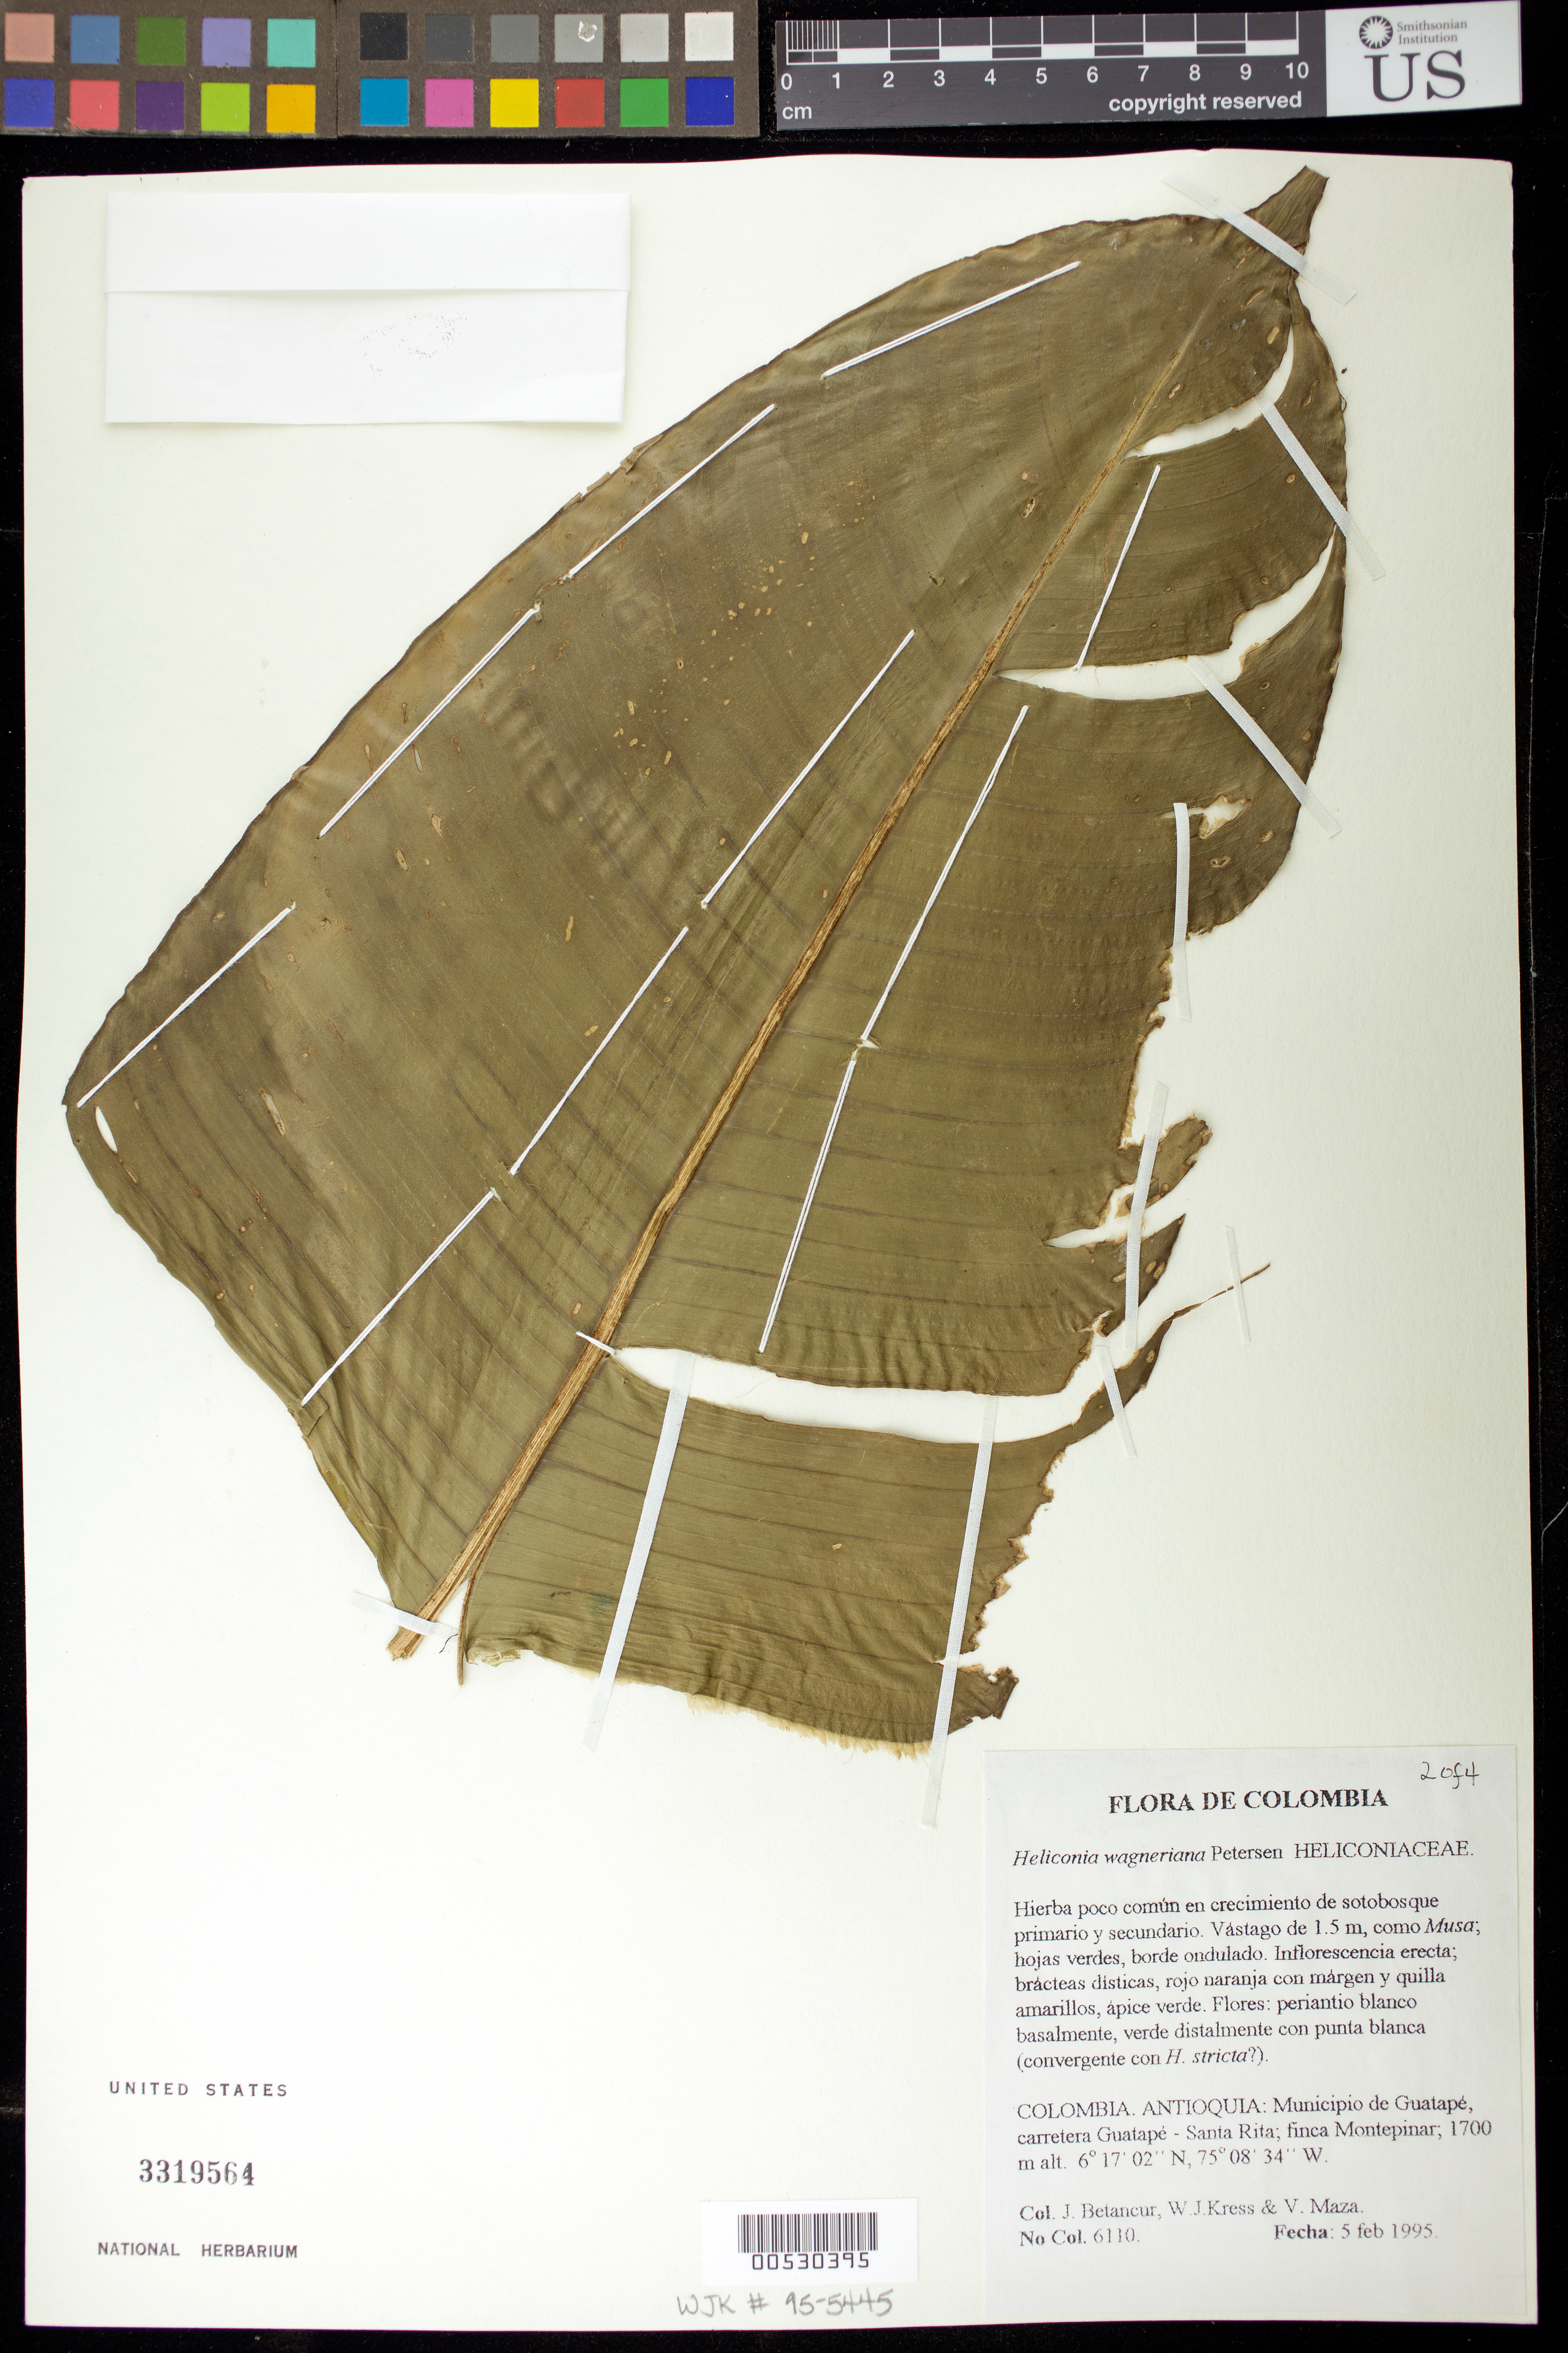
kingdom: Plantae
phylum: Tracheophyta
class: Liliopsida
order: Zingiberales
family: Heliconiaceae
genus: Heliconia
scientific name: Heliconia wagneriana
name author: Petersen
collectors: J. C. Betancur, W. J. Kress & V. Maza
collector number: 6110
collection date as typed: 05 Feb 1995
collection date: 1995-02-05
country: Colombia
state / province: Antioquia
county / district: San Carlos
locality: Road between San Rafael and San Carlos, km from San Rafael.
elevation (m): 800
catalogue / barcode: US 3319564